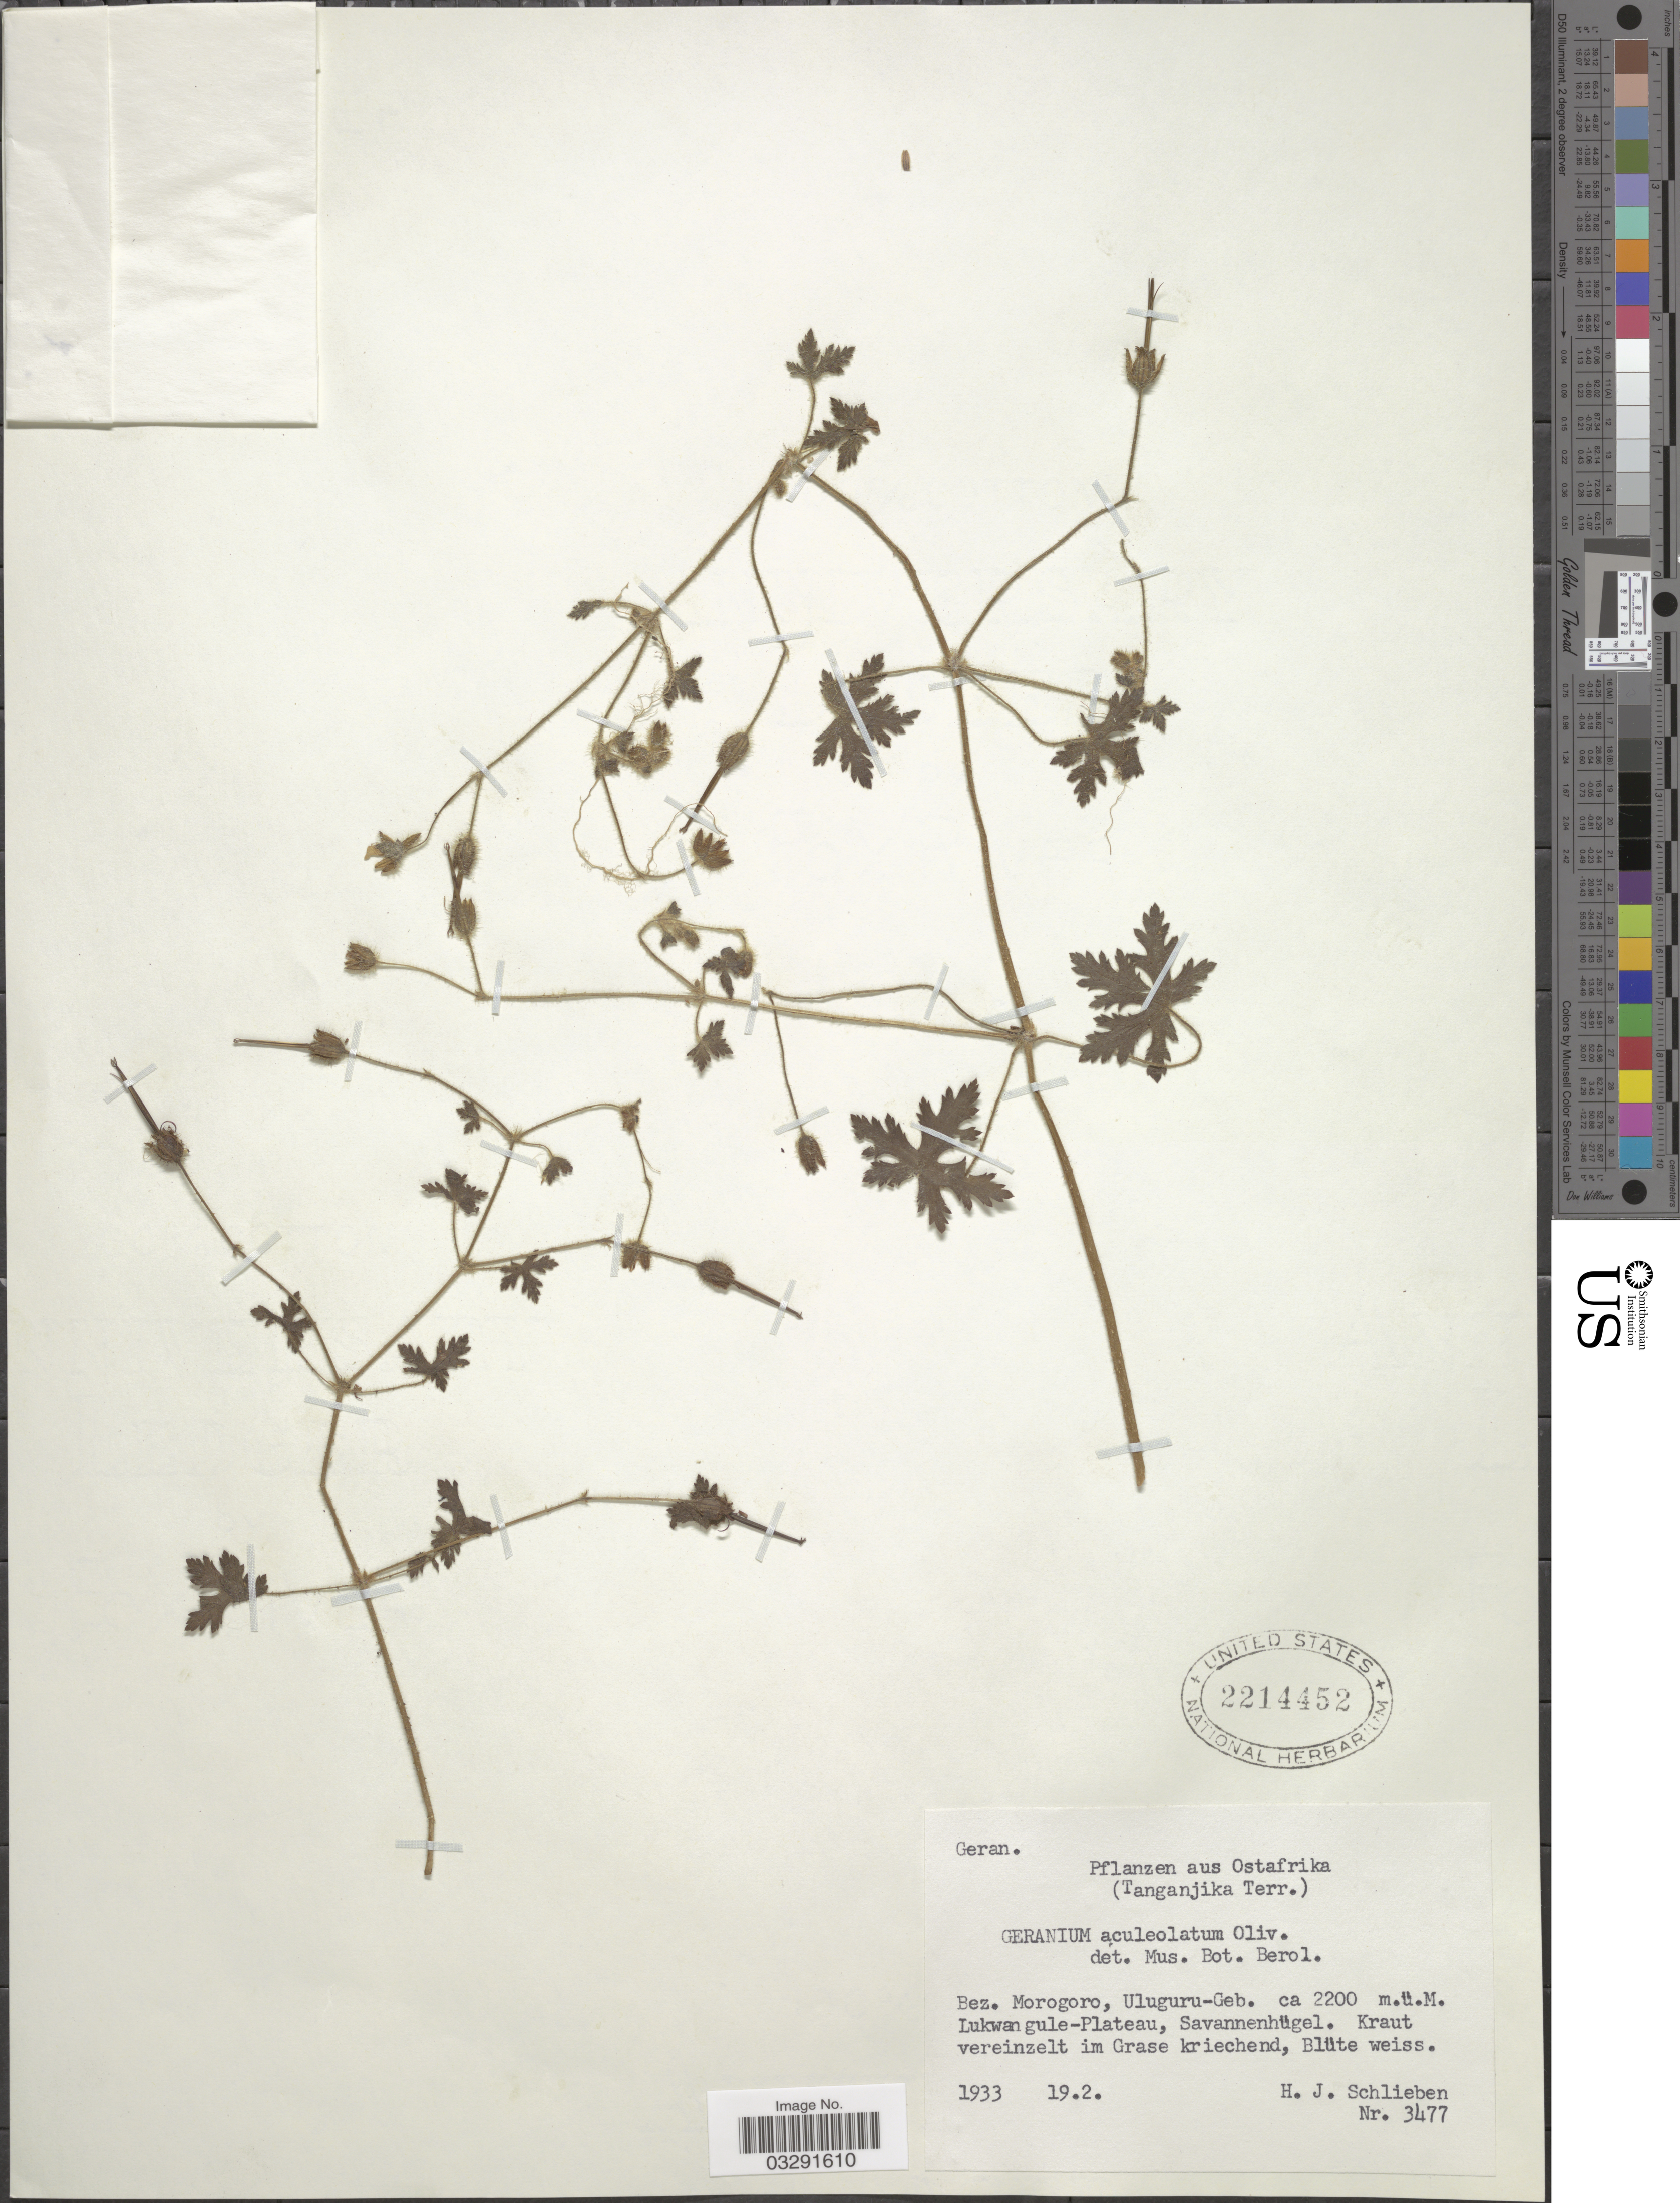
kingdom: Plantae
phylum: Tracheophyta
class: Magnoliopsida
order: Geraniales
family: Geraniaceae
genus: Geranium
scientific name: Geranium aculeolatum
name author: Oliv.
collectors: H. J. Schlieben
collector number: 3477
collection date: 1933-02-19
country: Tanzania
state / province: Morogoro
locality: Ostafrika (Tanganjika Terr.). Bez. Morogoro, Uluguru-Geb. Lukwangule- Plateau, Savannenhügel.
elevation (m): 2200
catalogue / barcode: US 2214452